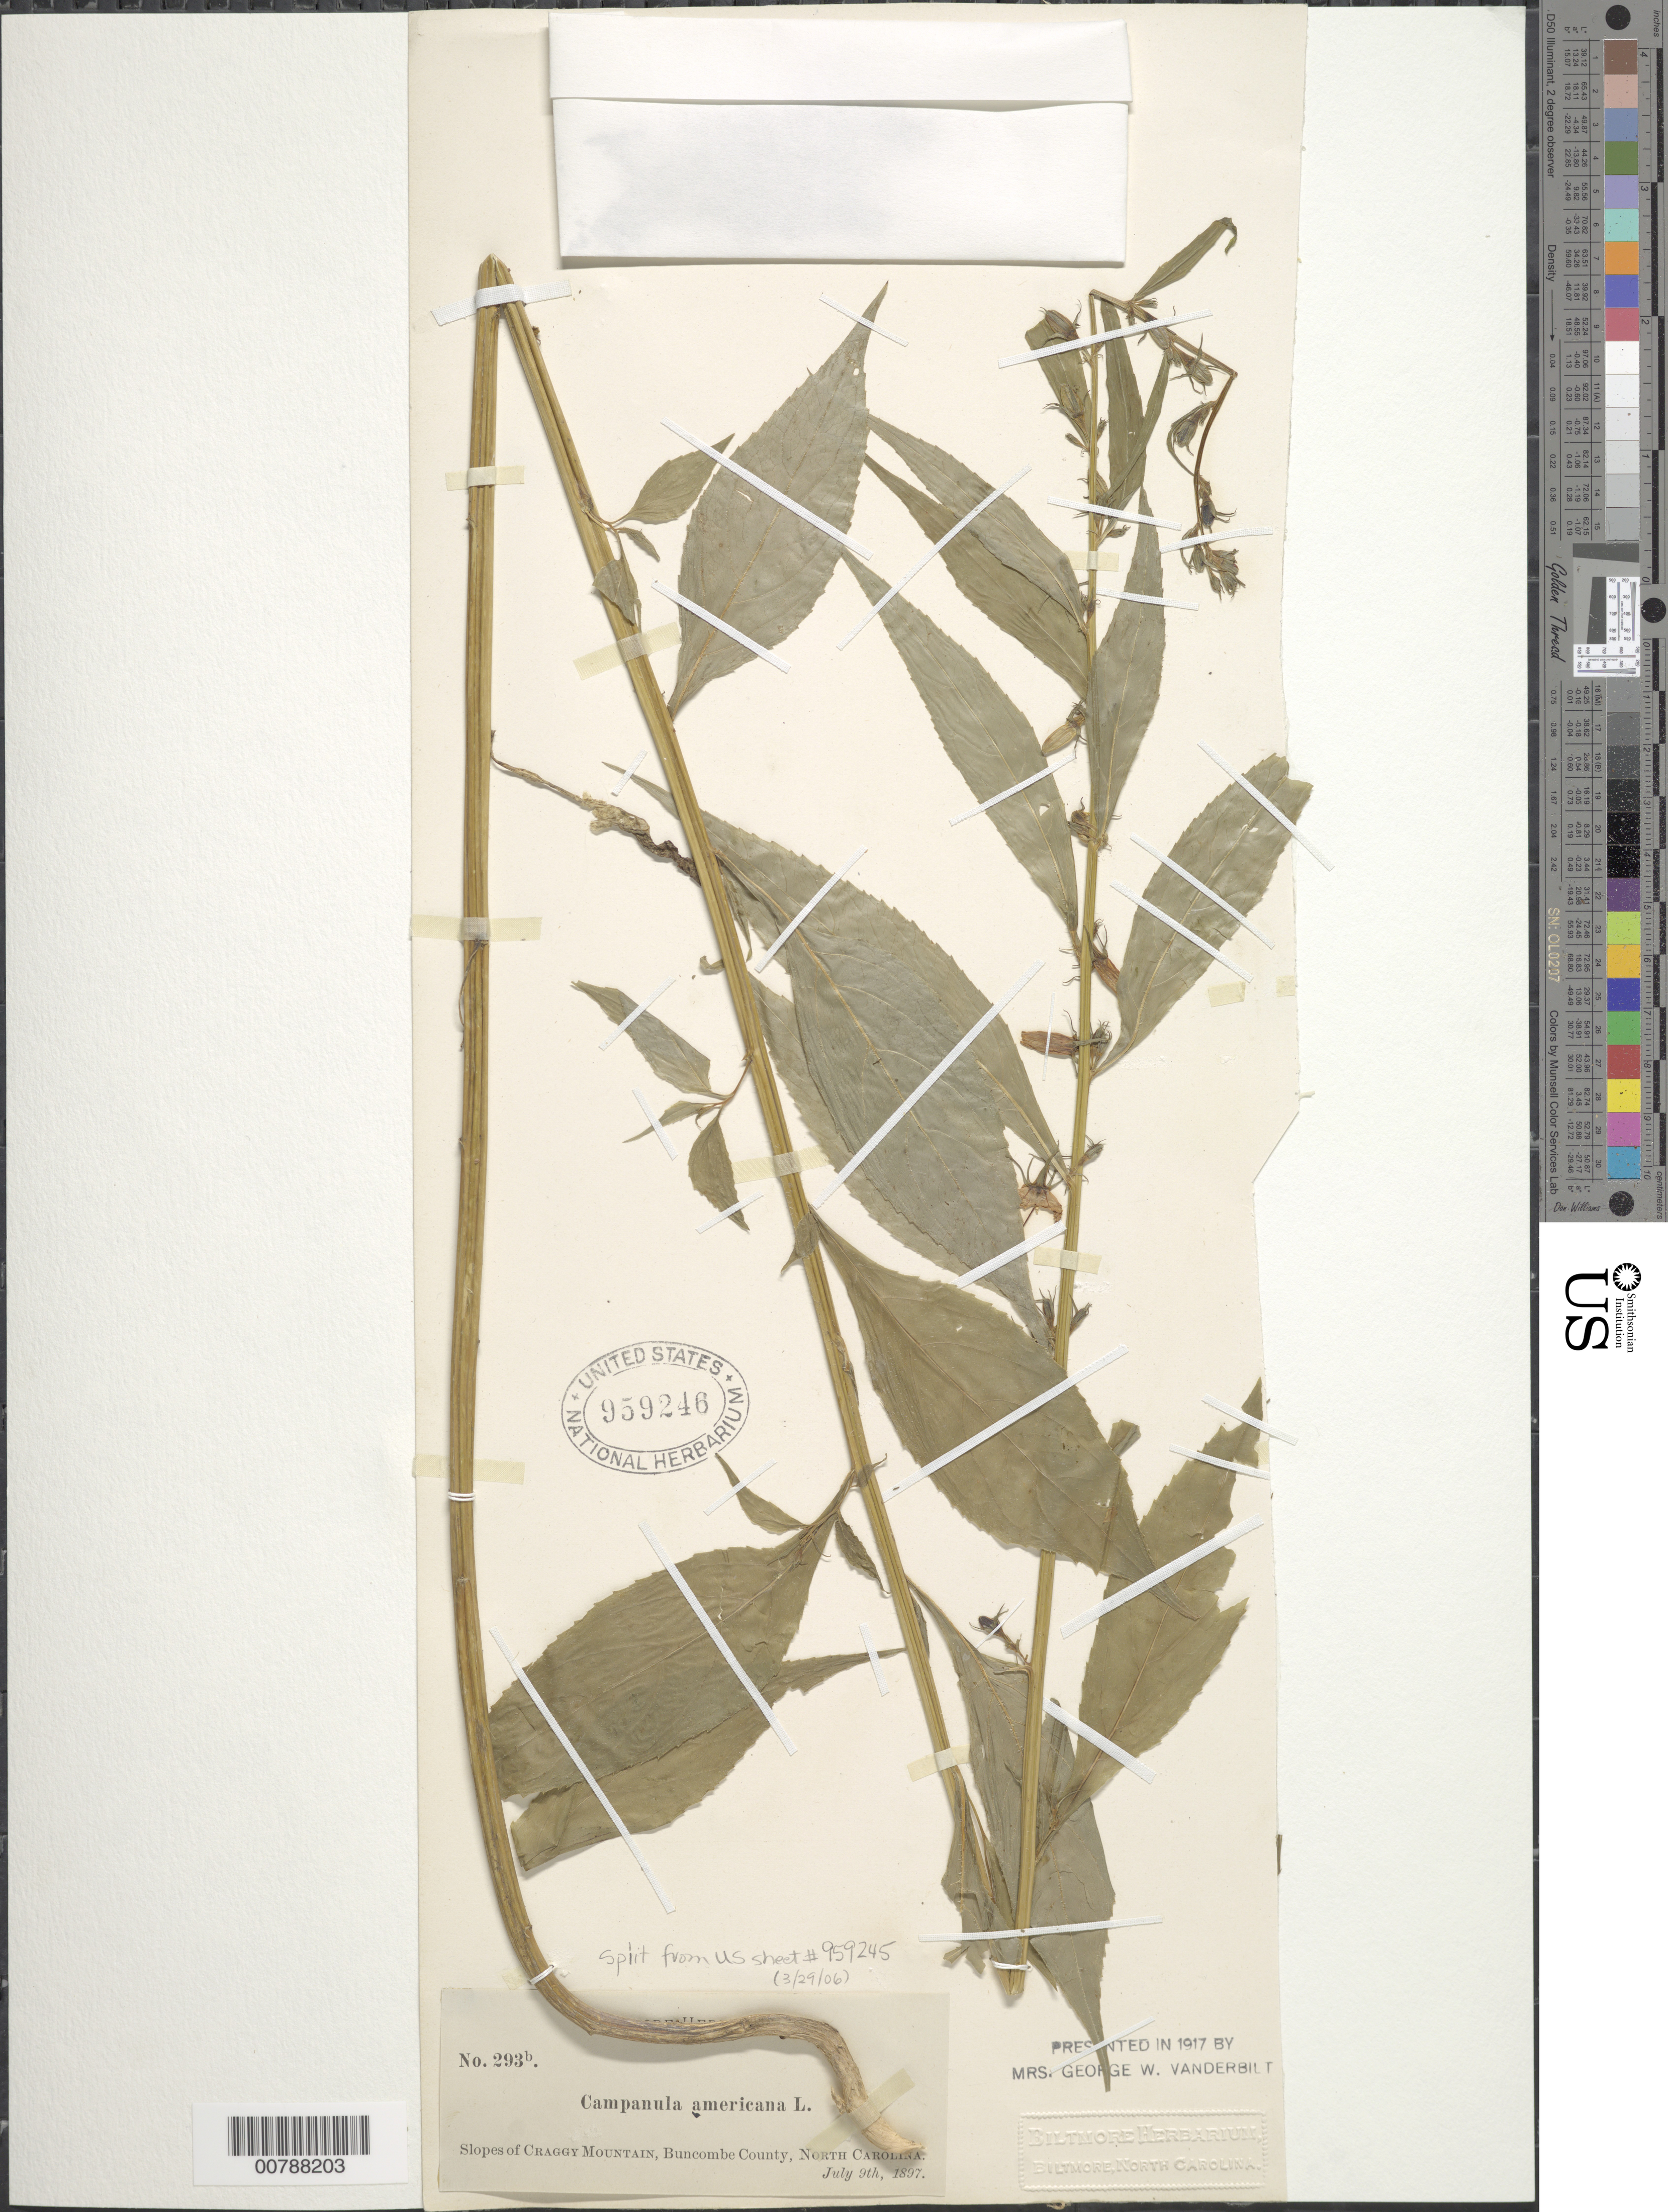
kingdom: Plantae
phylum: Tracheophyta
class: Magnoliopsida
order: Asterales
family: Campanulaceae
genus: Campanula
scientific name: Campanula americana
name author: L.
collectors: ex herb. Biltmore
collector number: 293b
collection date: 1897-07-09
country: United States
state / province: North Carolina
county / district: Buncombe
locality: Craggy Mountain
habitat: Slopes.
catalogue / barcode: US 959246